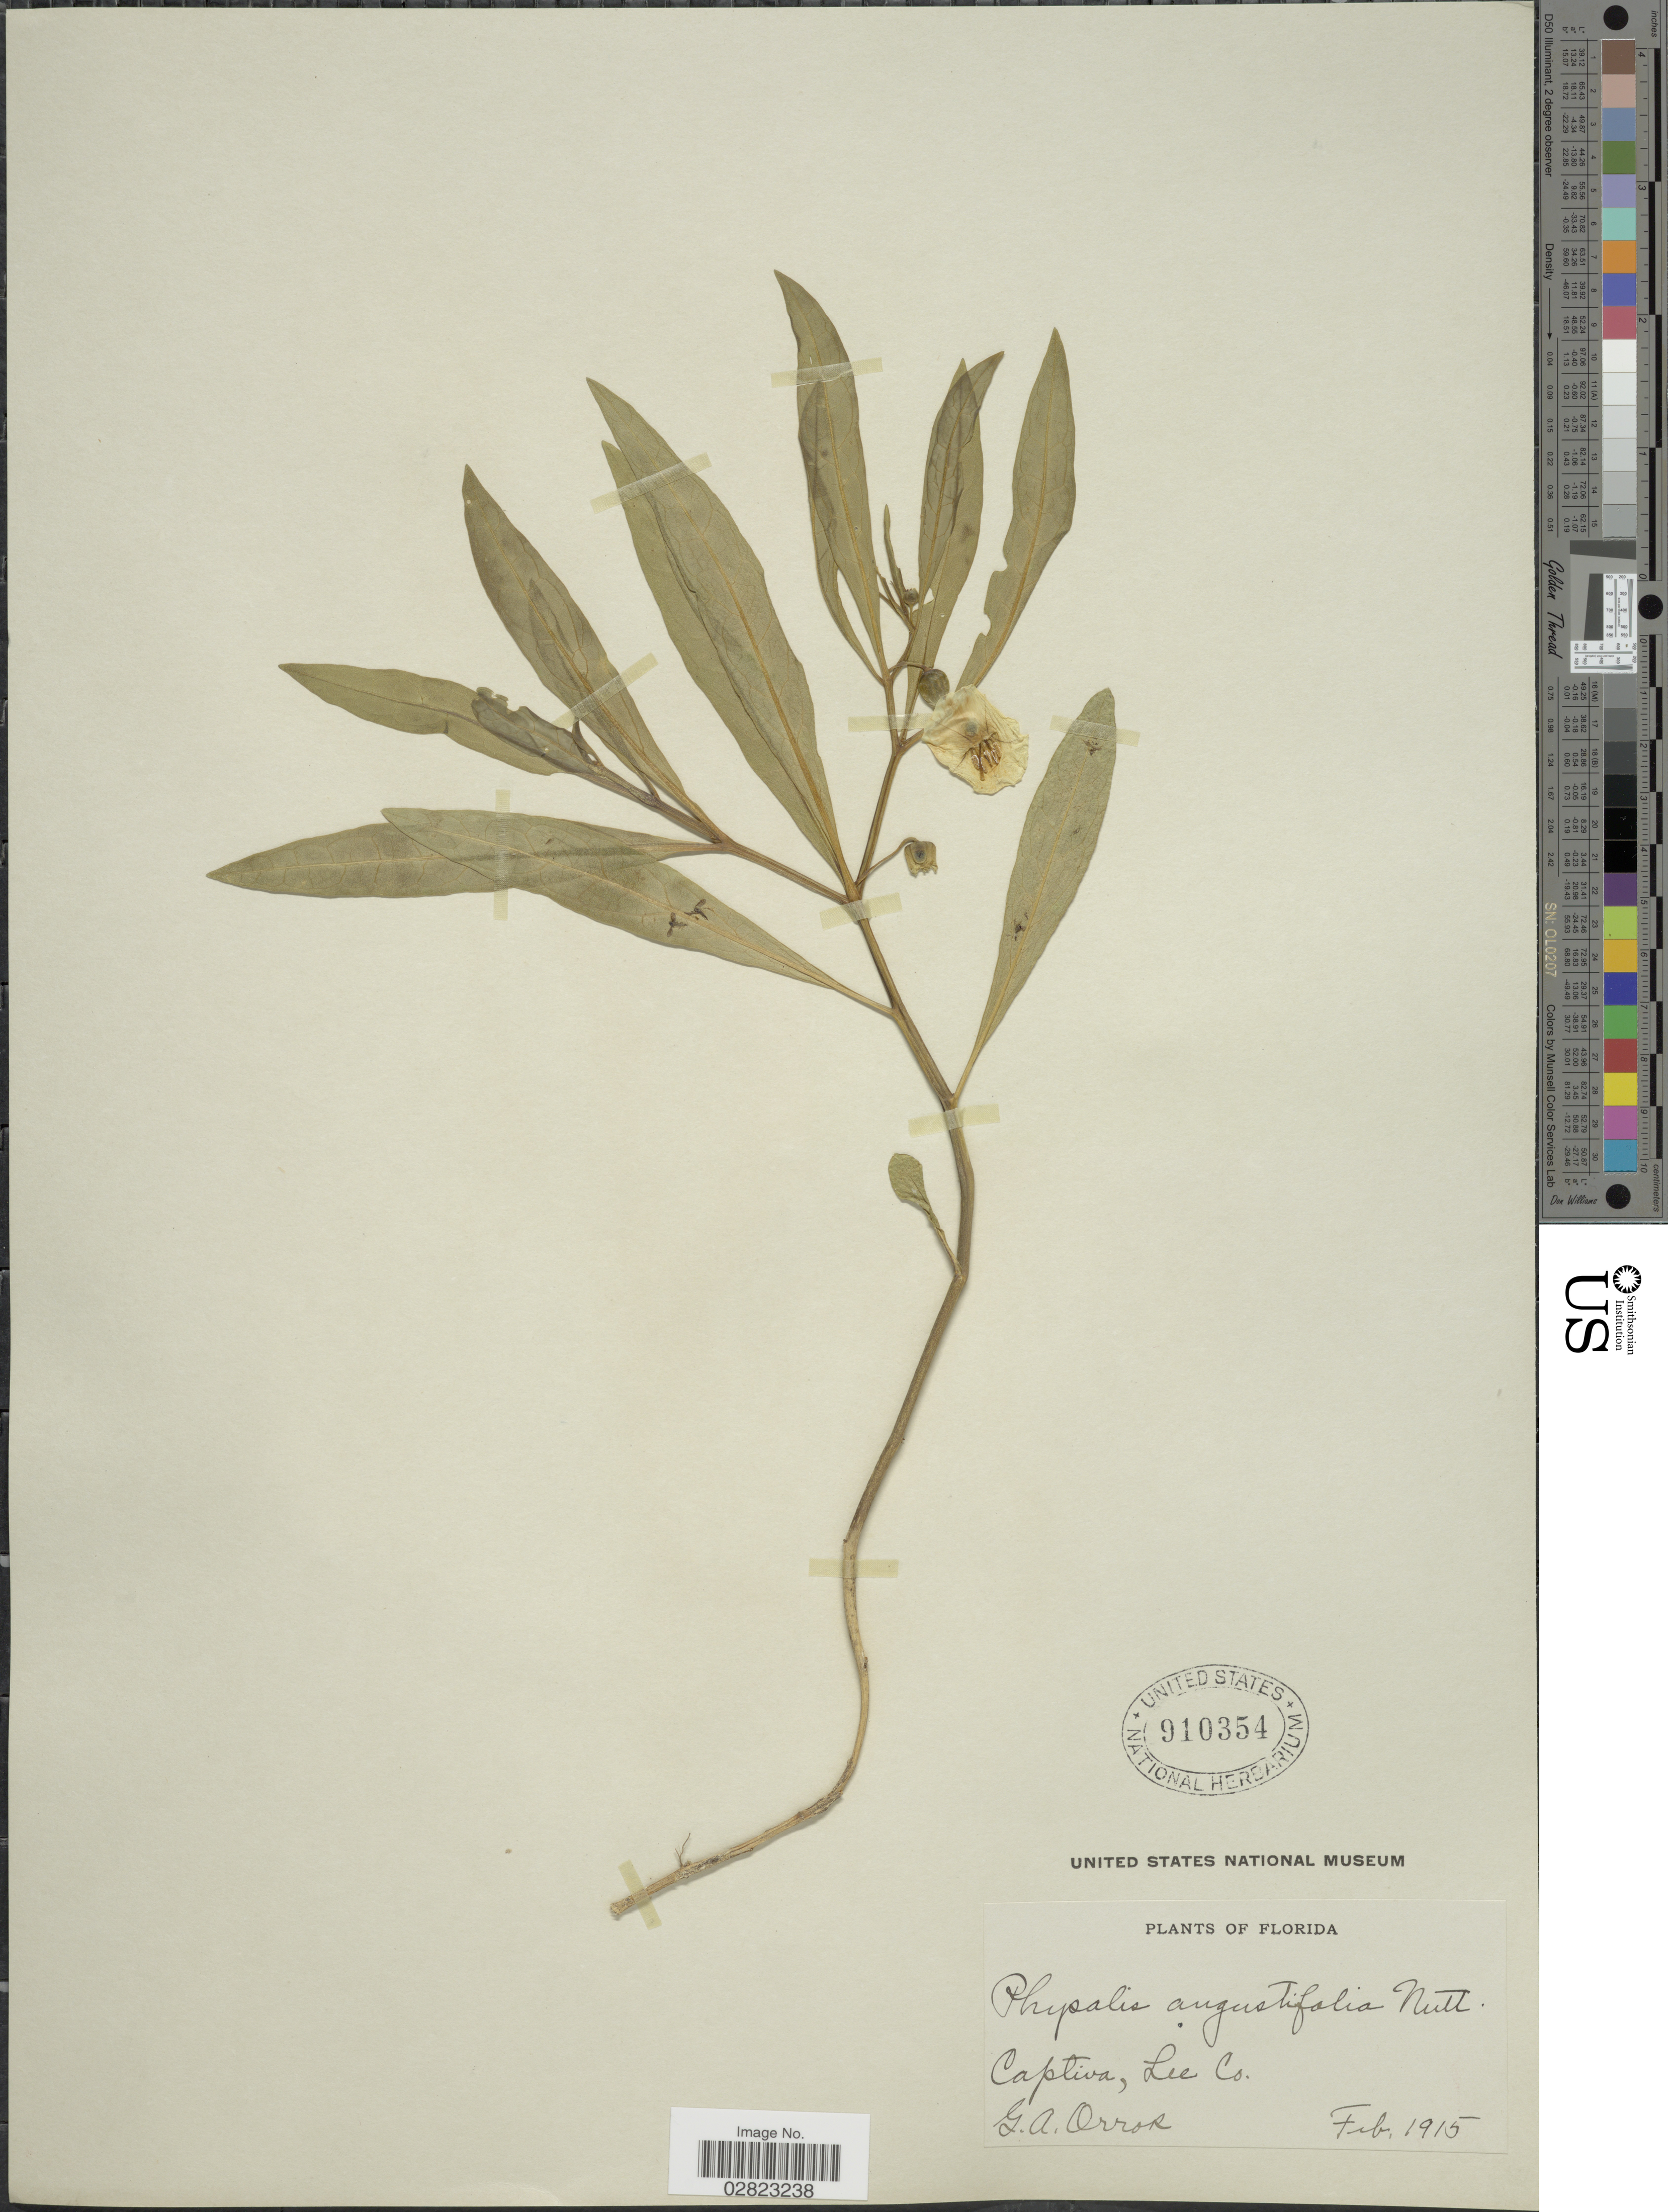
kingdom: Plantae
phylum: Tracheophyta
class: Magnoliopsida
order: Solanales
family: Solanaceae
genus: Physalis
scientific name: Physalis elliottii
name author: Kunze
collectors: G. Orrok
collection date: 1915-02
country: United States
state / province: Florida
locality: Captiva, Lee Co.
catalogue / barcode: US 910354